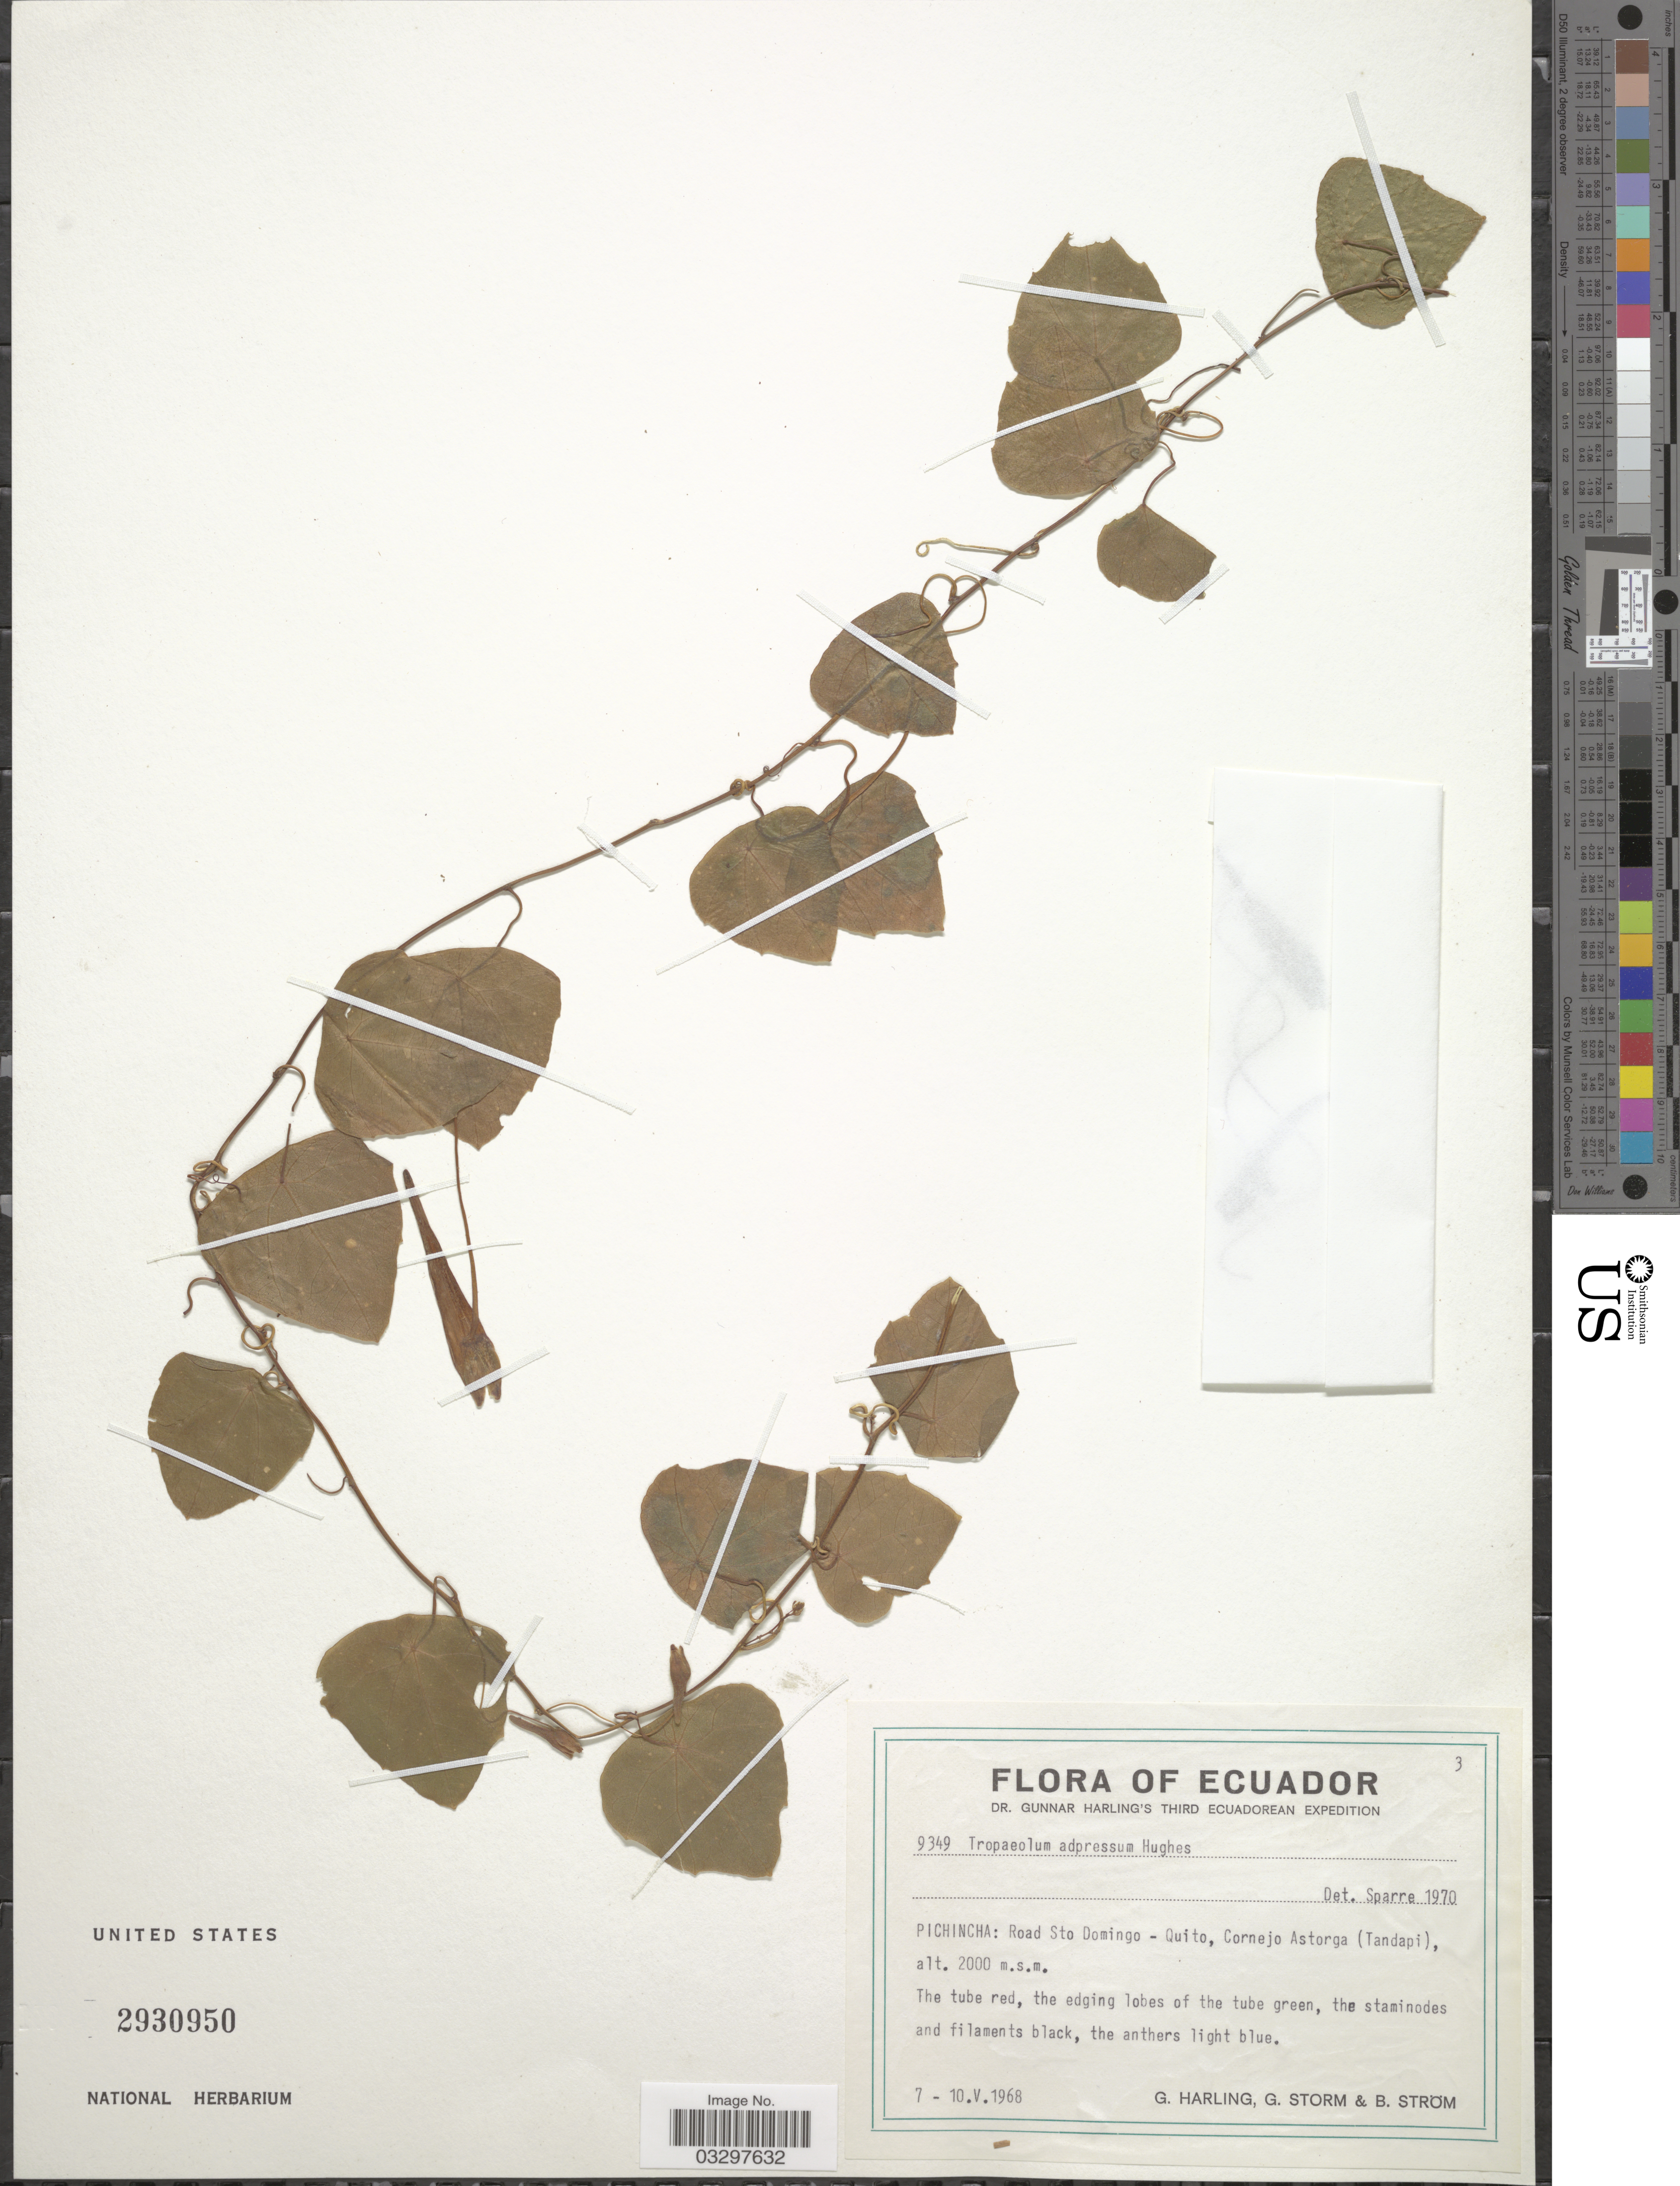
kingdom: Plantae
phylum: Tracheophyta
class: Magnoliopsida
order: Brassicales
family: Tropaeolaceae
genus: Tropaeolum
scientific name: Tropaeolum adpressum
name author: Hughes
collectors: G. Harling, G. Storm & B. Ström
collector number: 9349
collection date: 1968-05-07/1968-05-10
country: Ecuador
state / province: Pichincha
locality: Pichincha: Road Sto Domingo - Quito, Cornejo Astorga (Tandapi).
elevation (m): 2000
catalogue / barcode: US 2930950